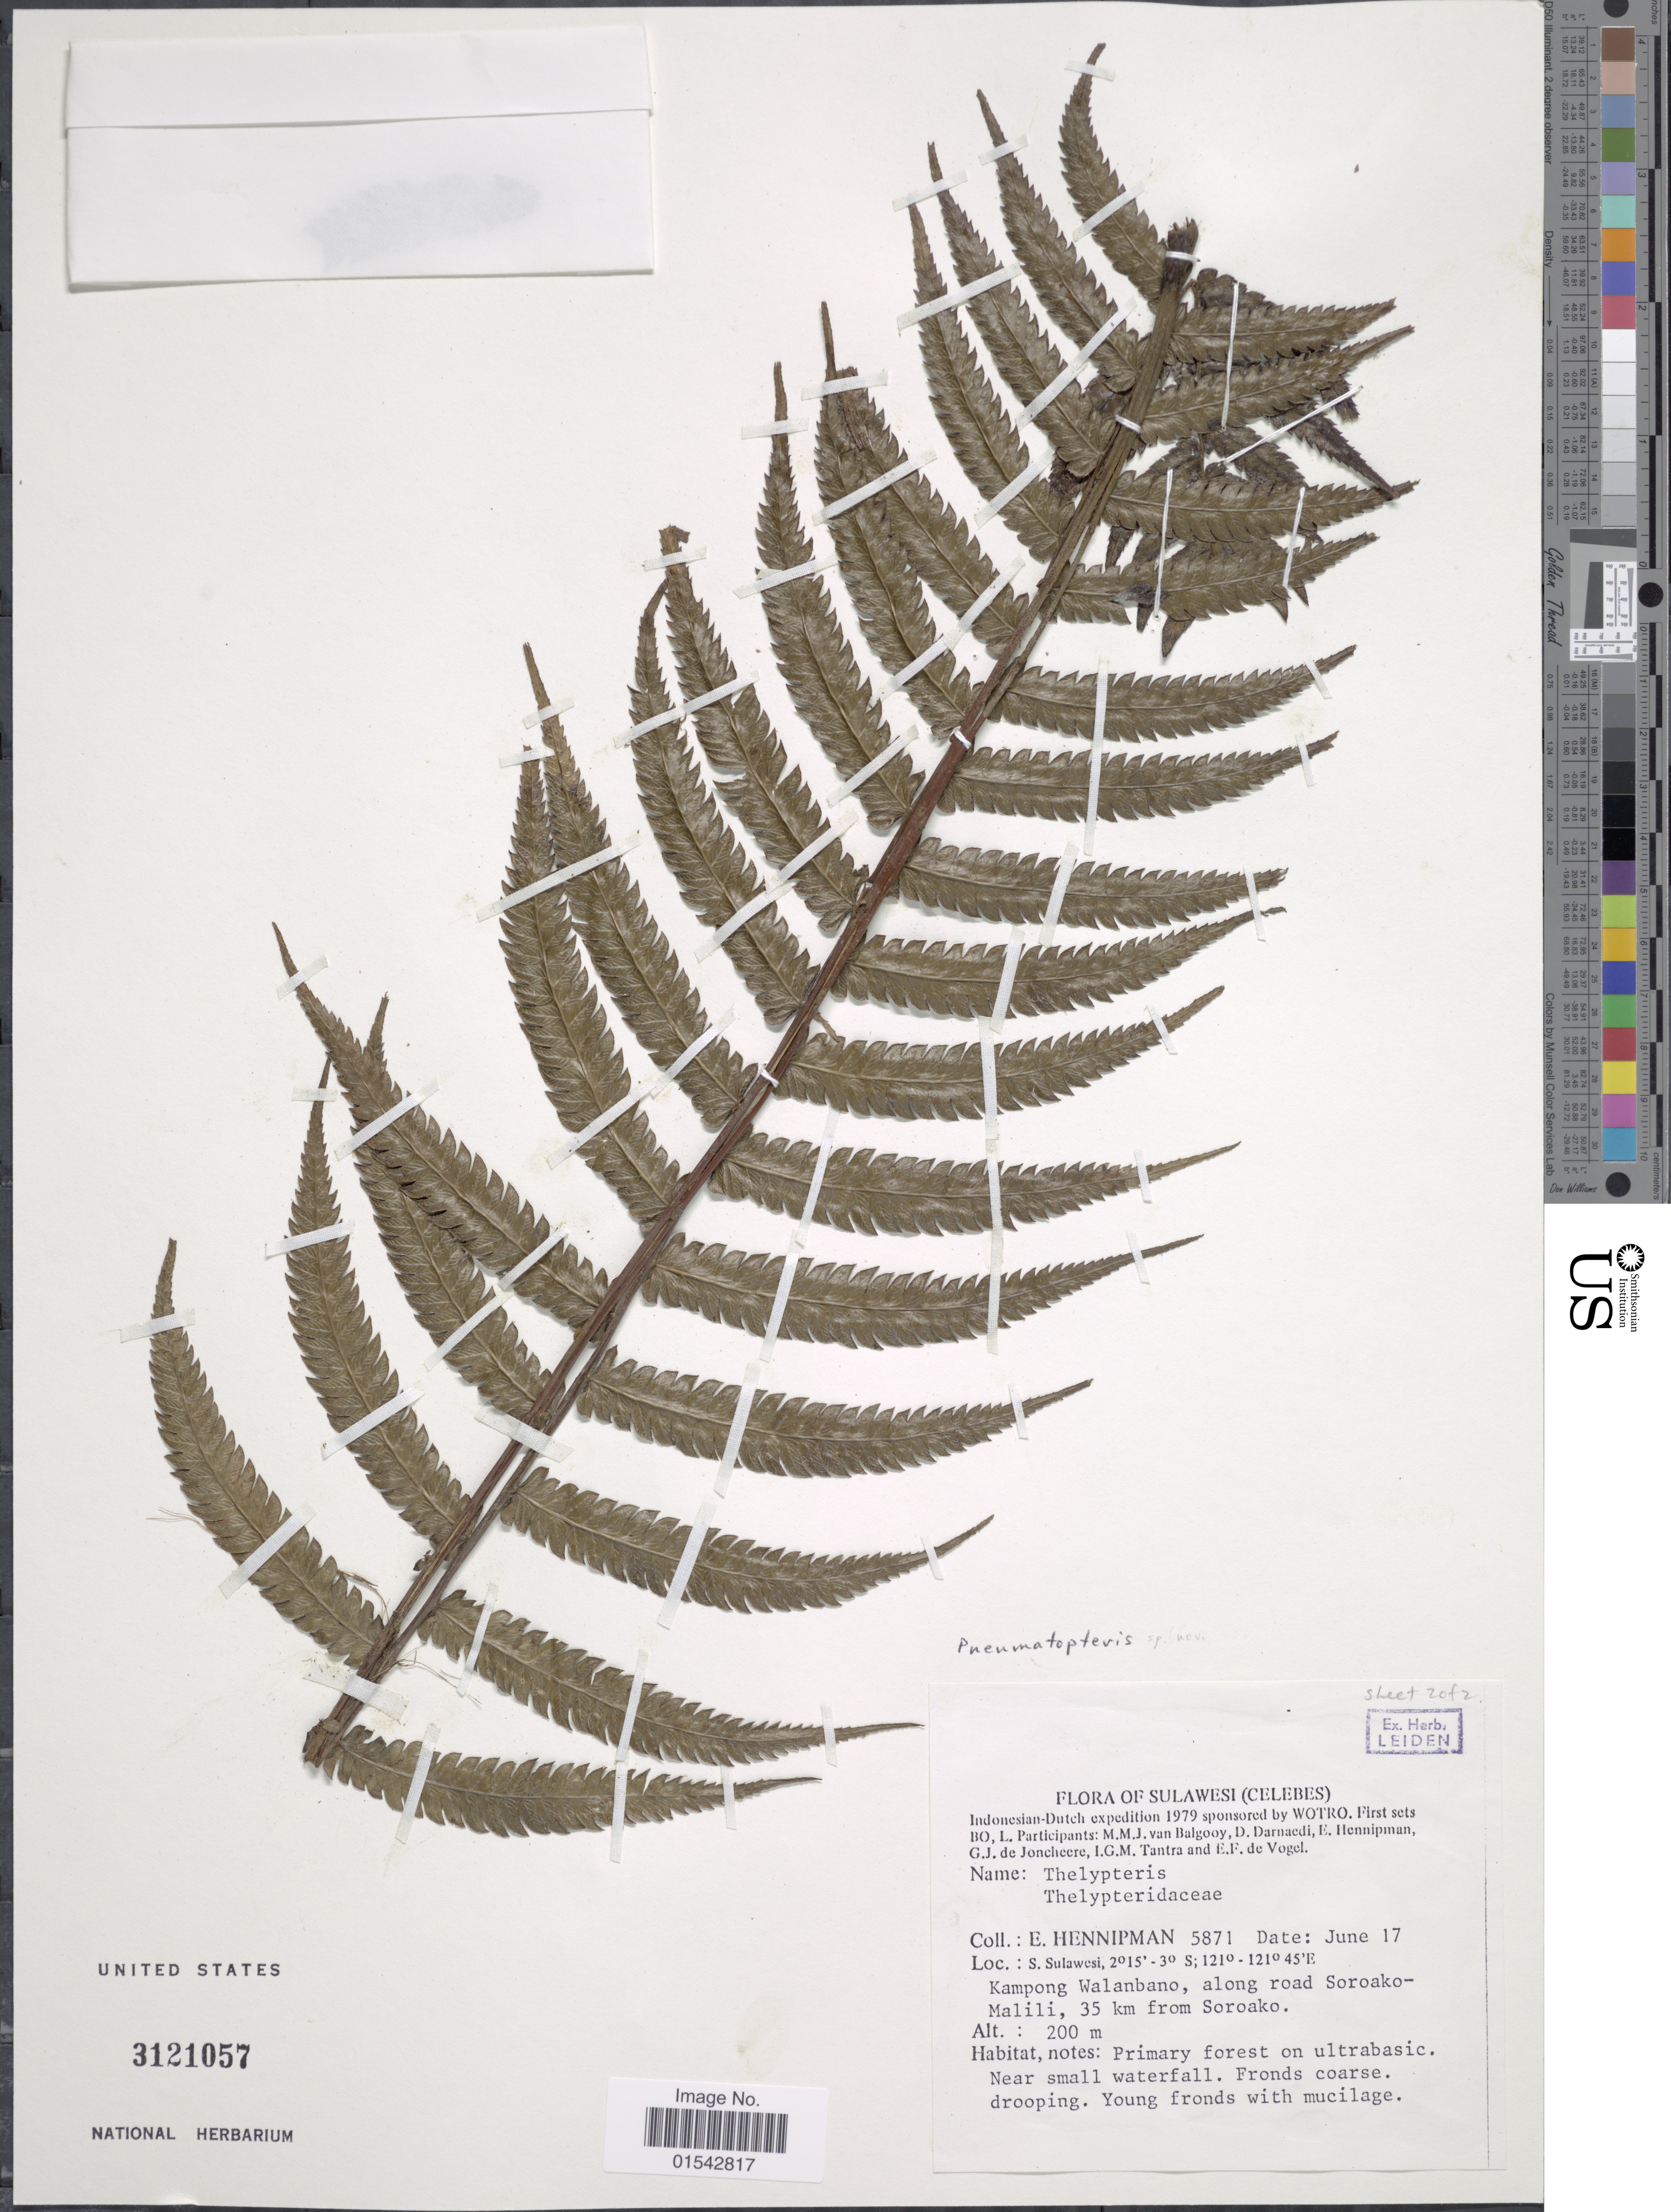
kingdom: Plantae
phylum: Tracheophyta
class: Polypodiopsida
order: Polypodiales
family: Thelypteridaceae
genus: Cyclosorus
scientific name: Cyclosorus sp.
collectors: E. Hennipman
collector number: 5871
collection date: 1979-06-17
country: Indonesia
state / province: Sulawesi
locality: S. Sulawesi, Kampong Walanbano, along road soroako-Malili, 35 km from Soroako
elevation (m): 200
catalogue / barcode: US 3121057